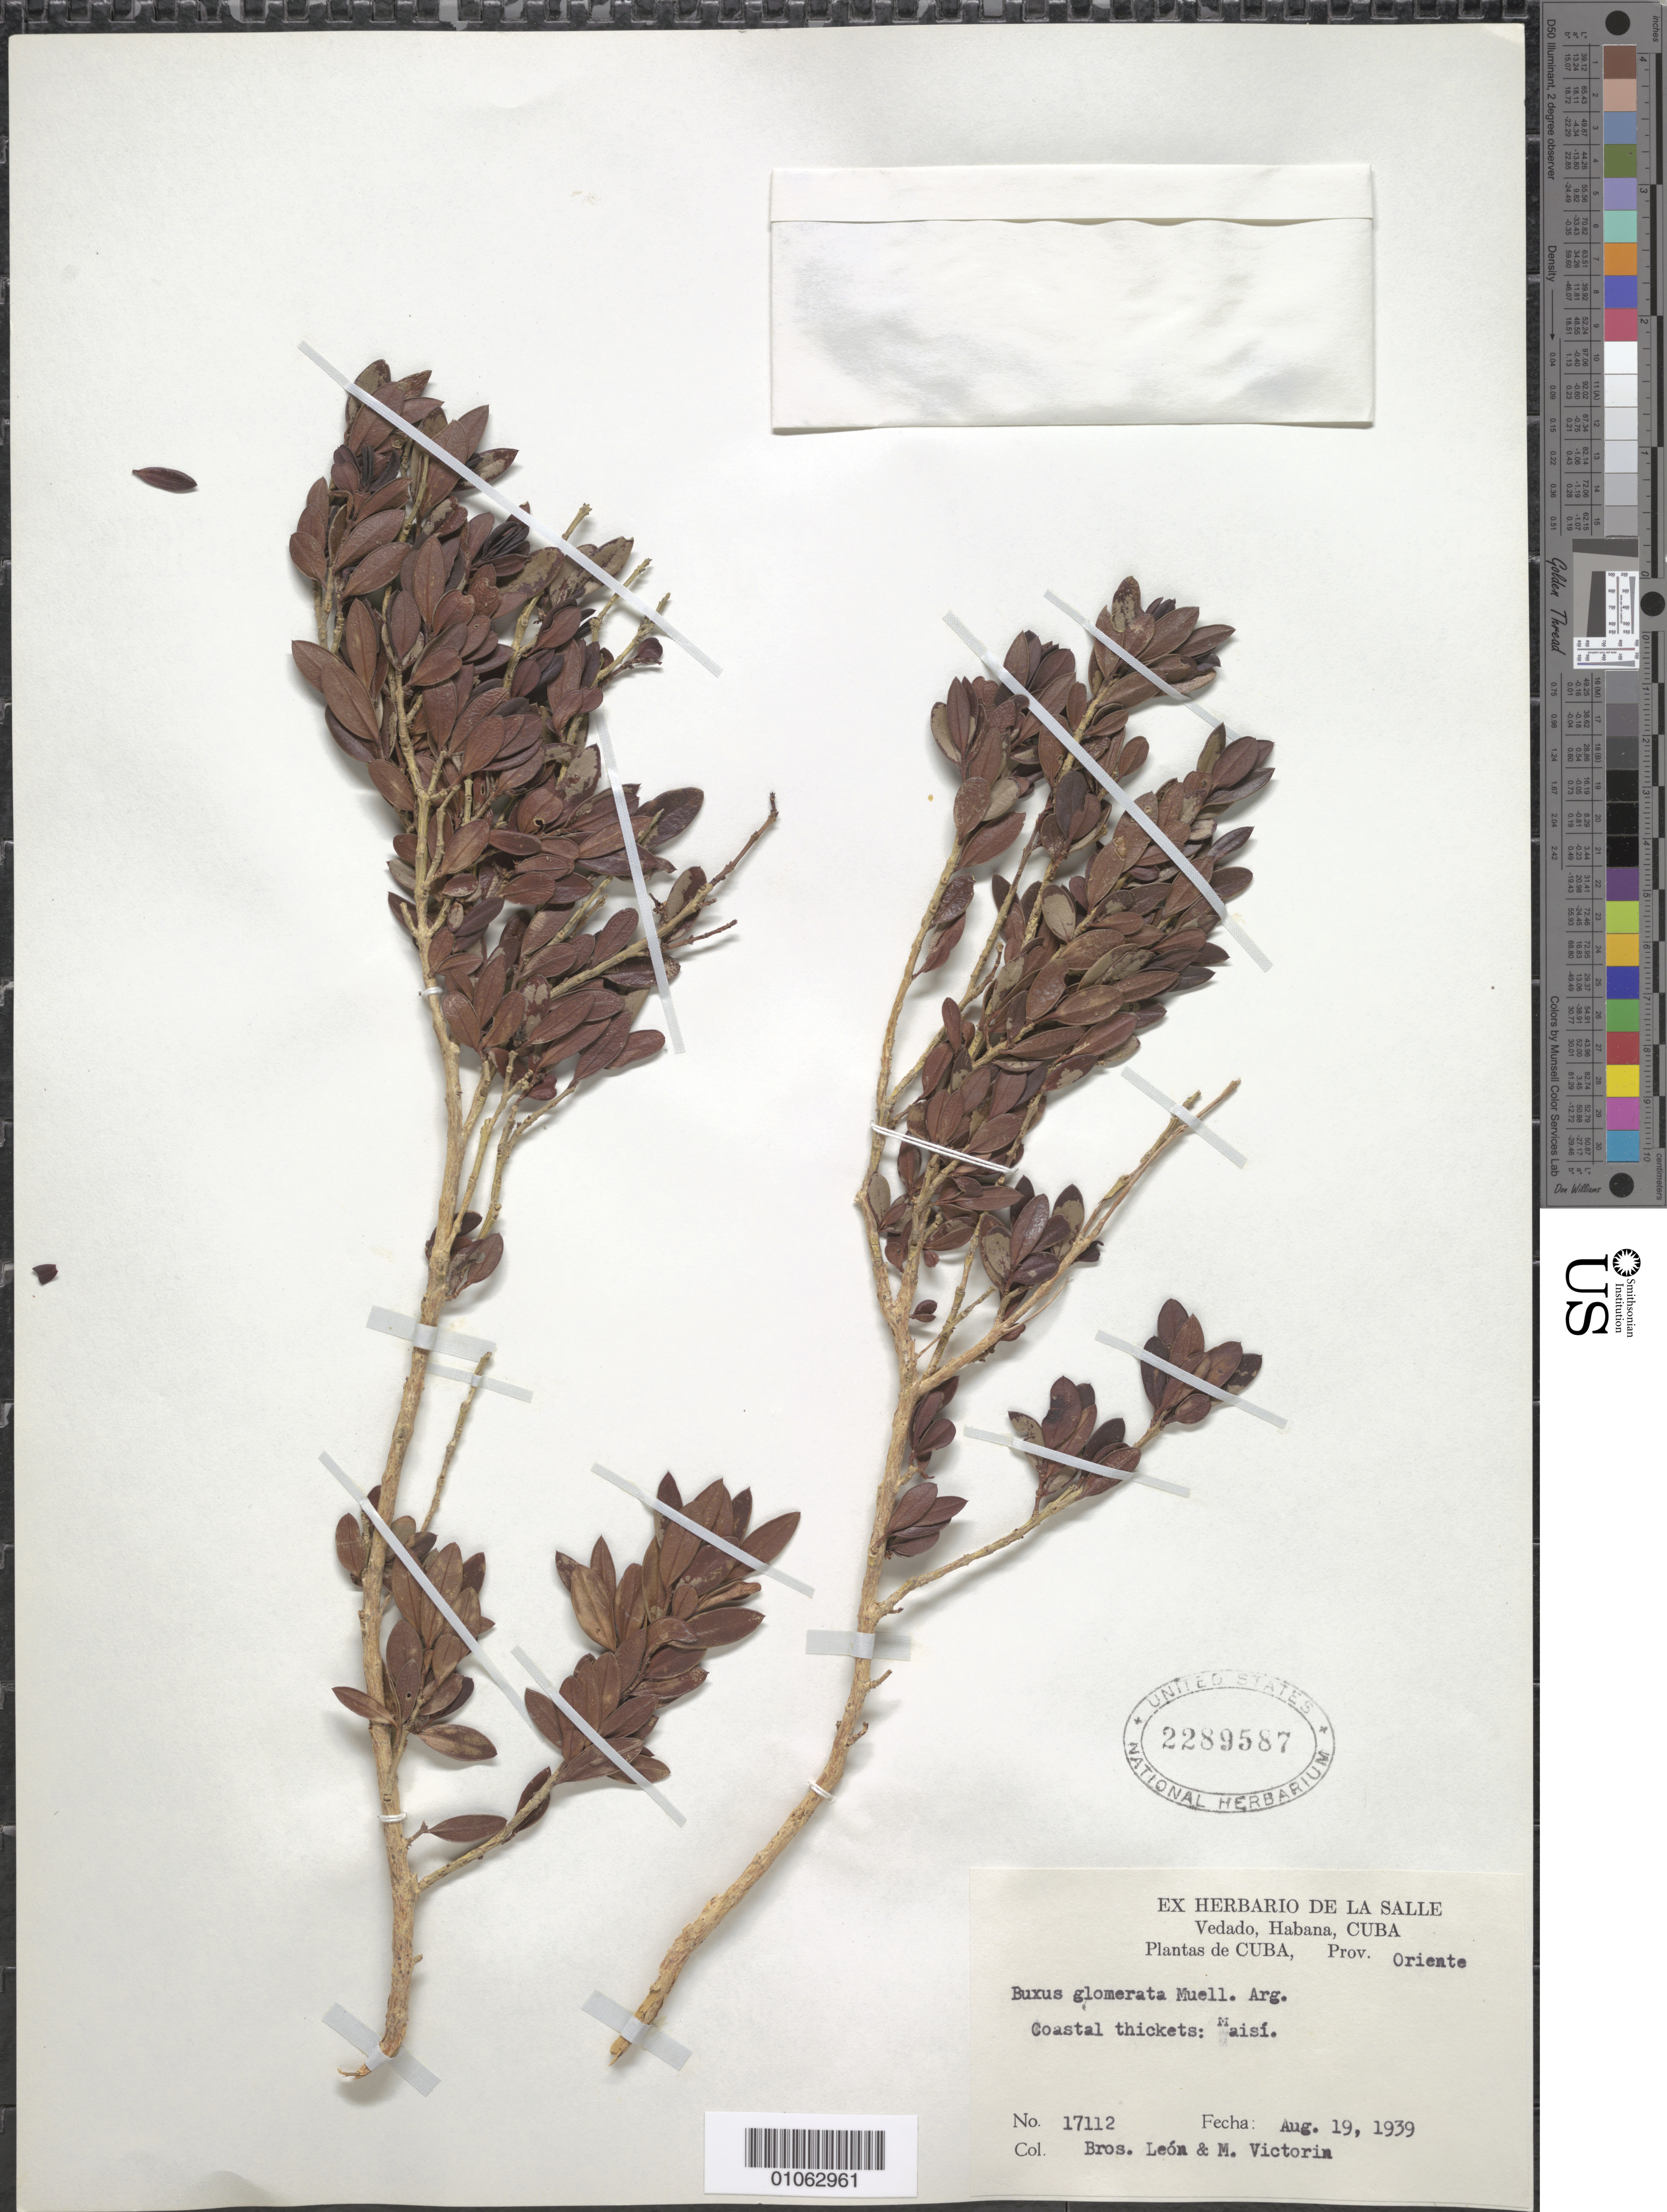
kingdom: Plantae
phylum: Tracheophyta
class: Magnoliopsida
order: Buxales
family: Buxaceae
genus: Buxus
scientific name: Buxus glomerata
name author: (Griseb.) Müll. Arg.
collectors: Bro. León & F. Victorin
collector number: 17112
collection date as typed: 19 Aug 1939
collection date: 1939-08-19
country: Cuba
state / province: Oriente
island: Cuba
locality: Maisi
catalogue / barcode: US 2289587